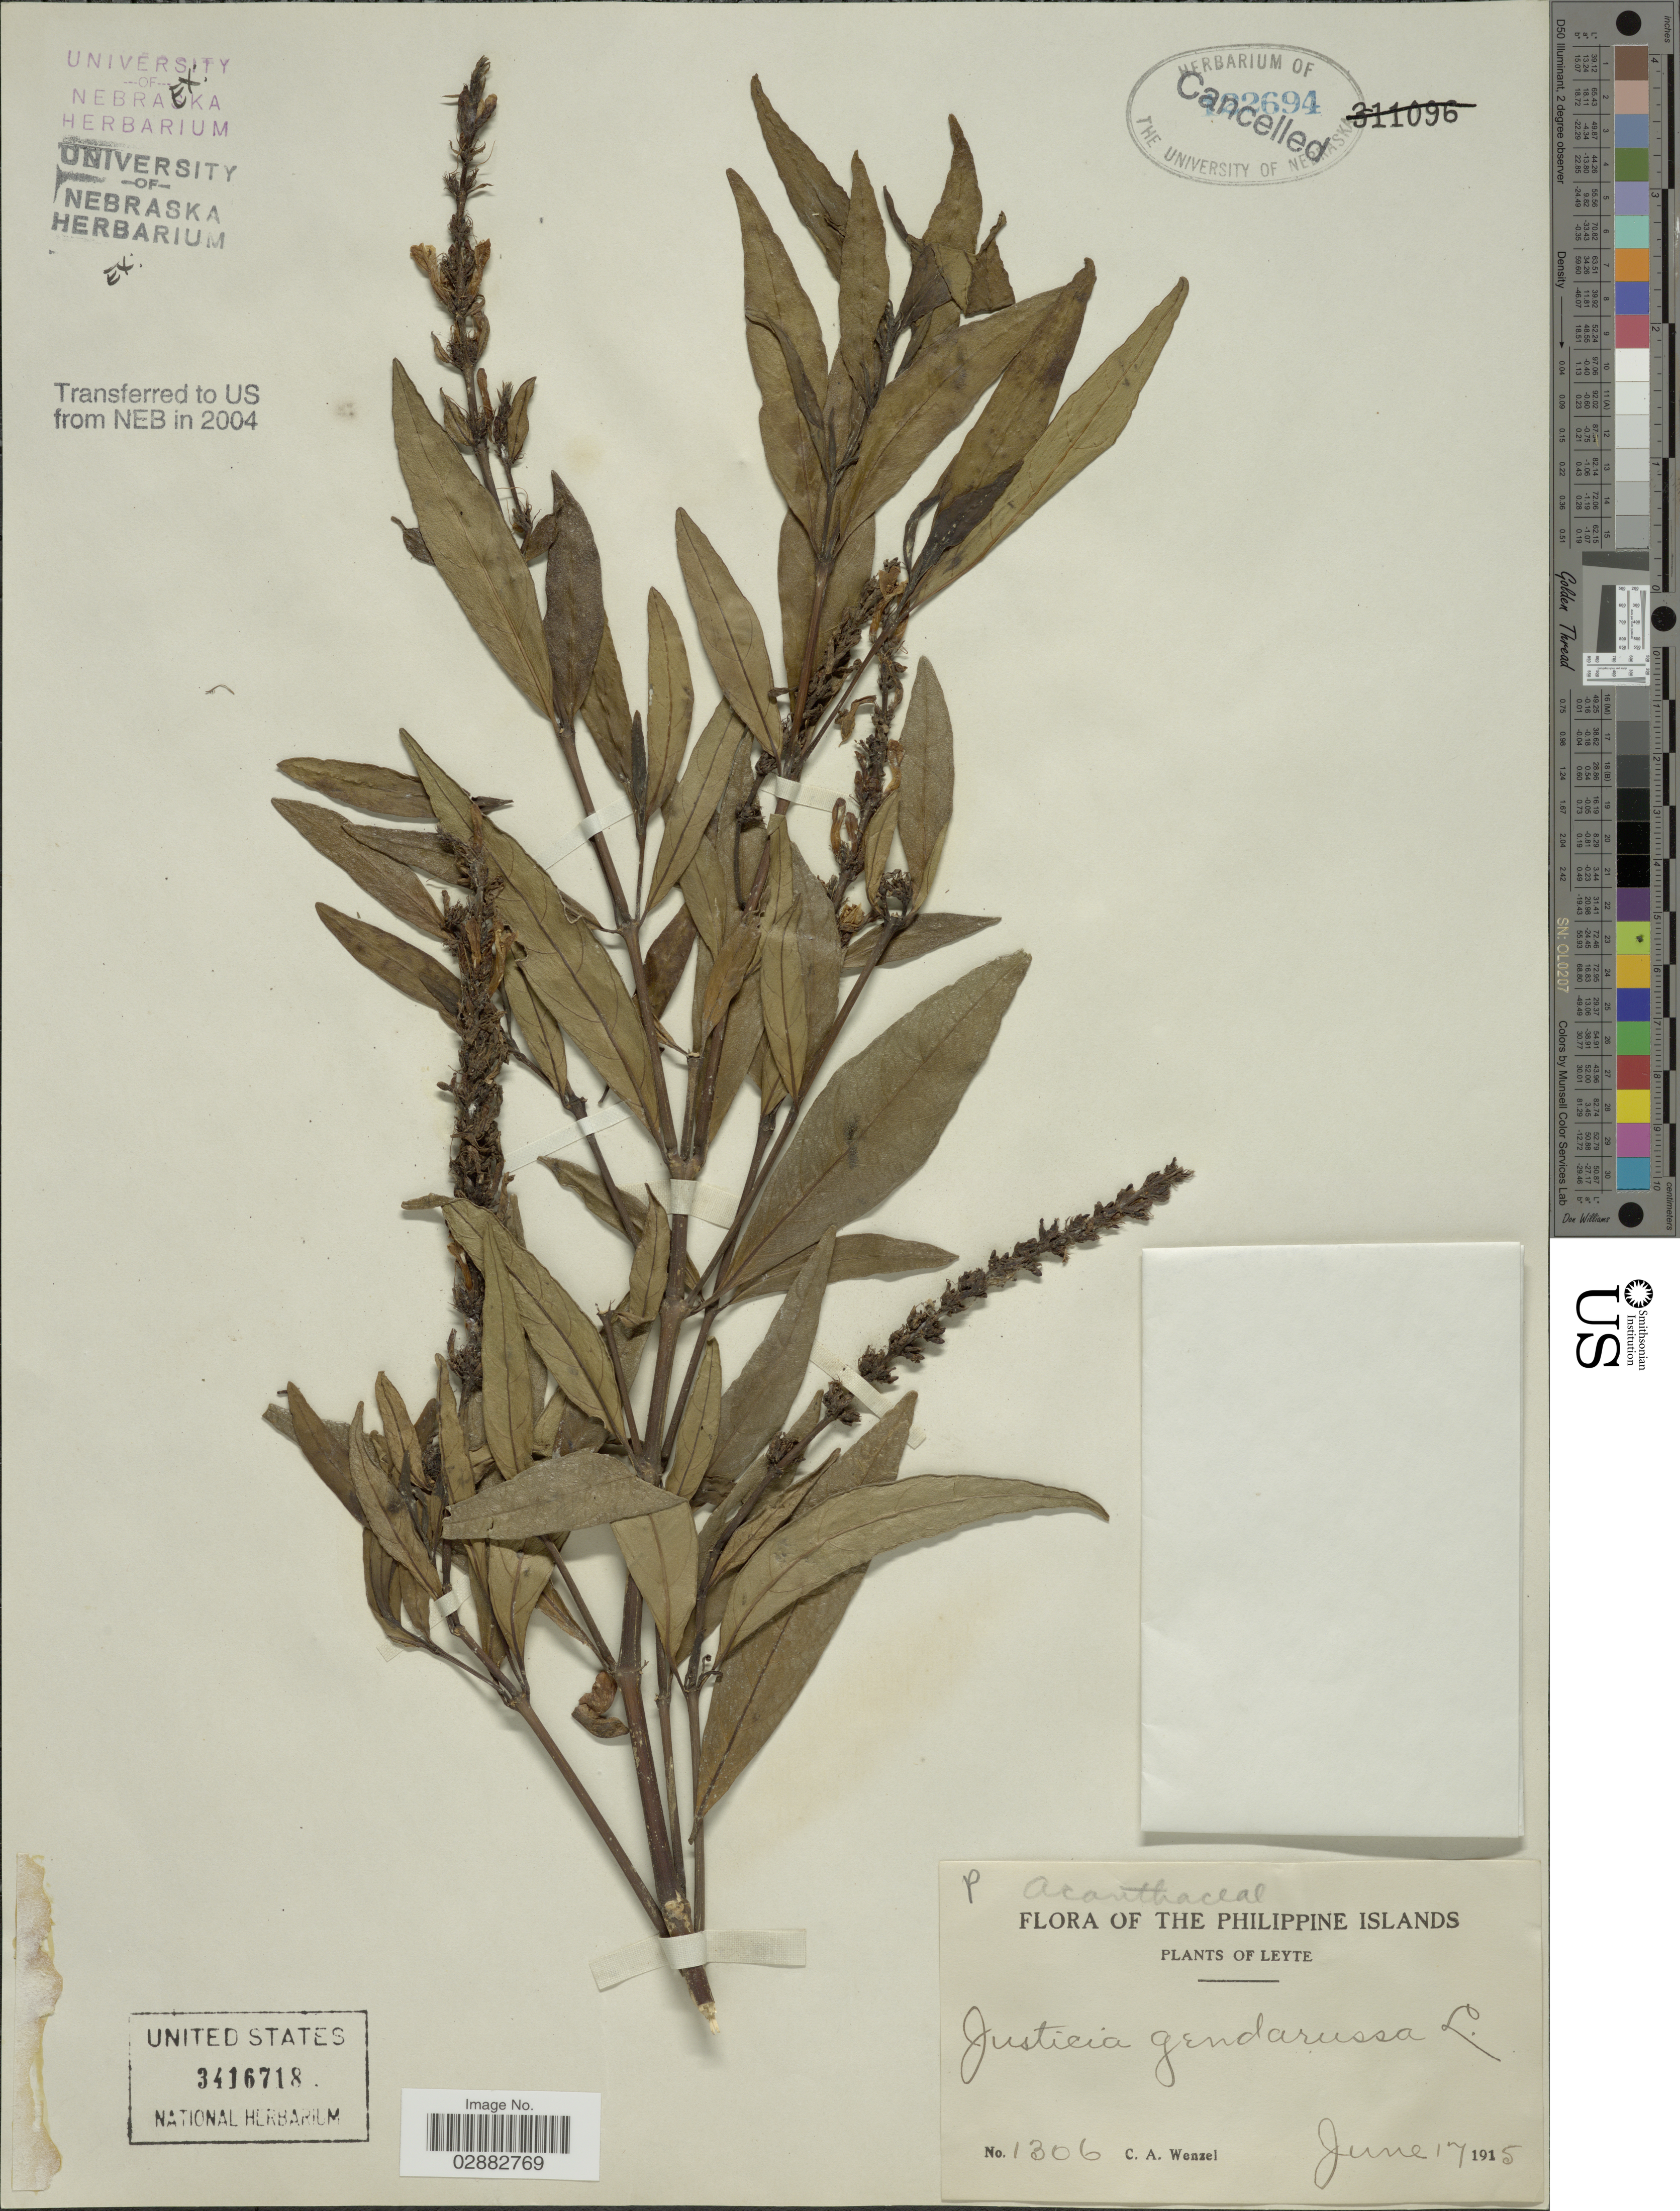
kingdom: Plantae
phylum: Tracheophyta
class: Magnoliopsida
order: Lamiales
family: Acanthaceae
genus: Justicia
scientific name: Justicia gendarussa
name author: Burm. f.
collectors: C. Wenzel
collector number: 1306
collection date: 1915-06-17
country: Philippines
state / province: Eastern Visayas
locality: Leyte.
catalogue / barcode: US 3416718